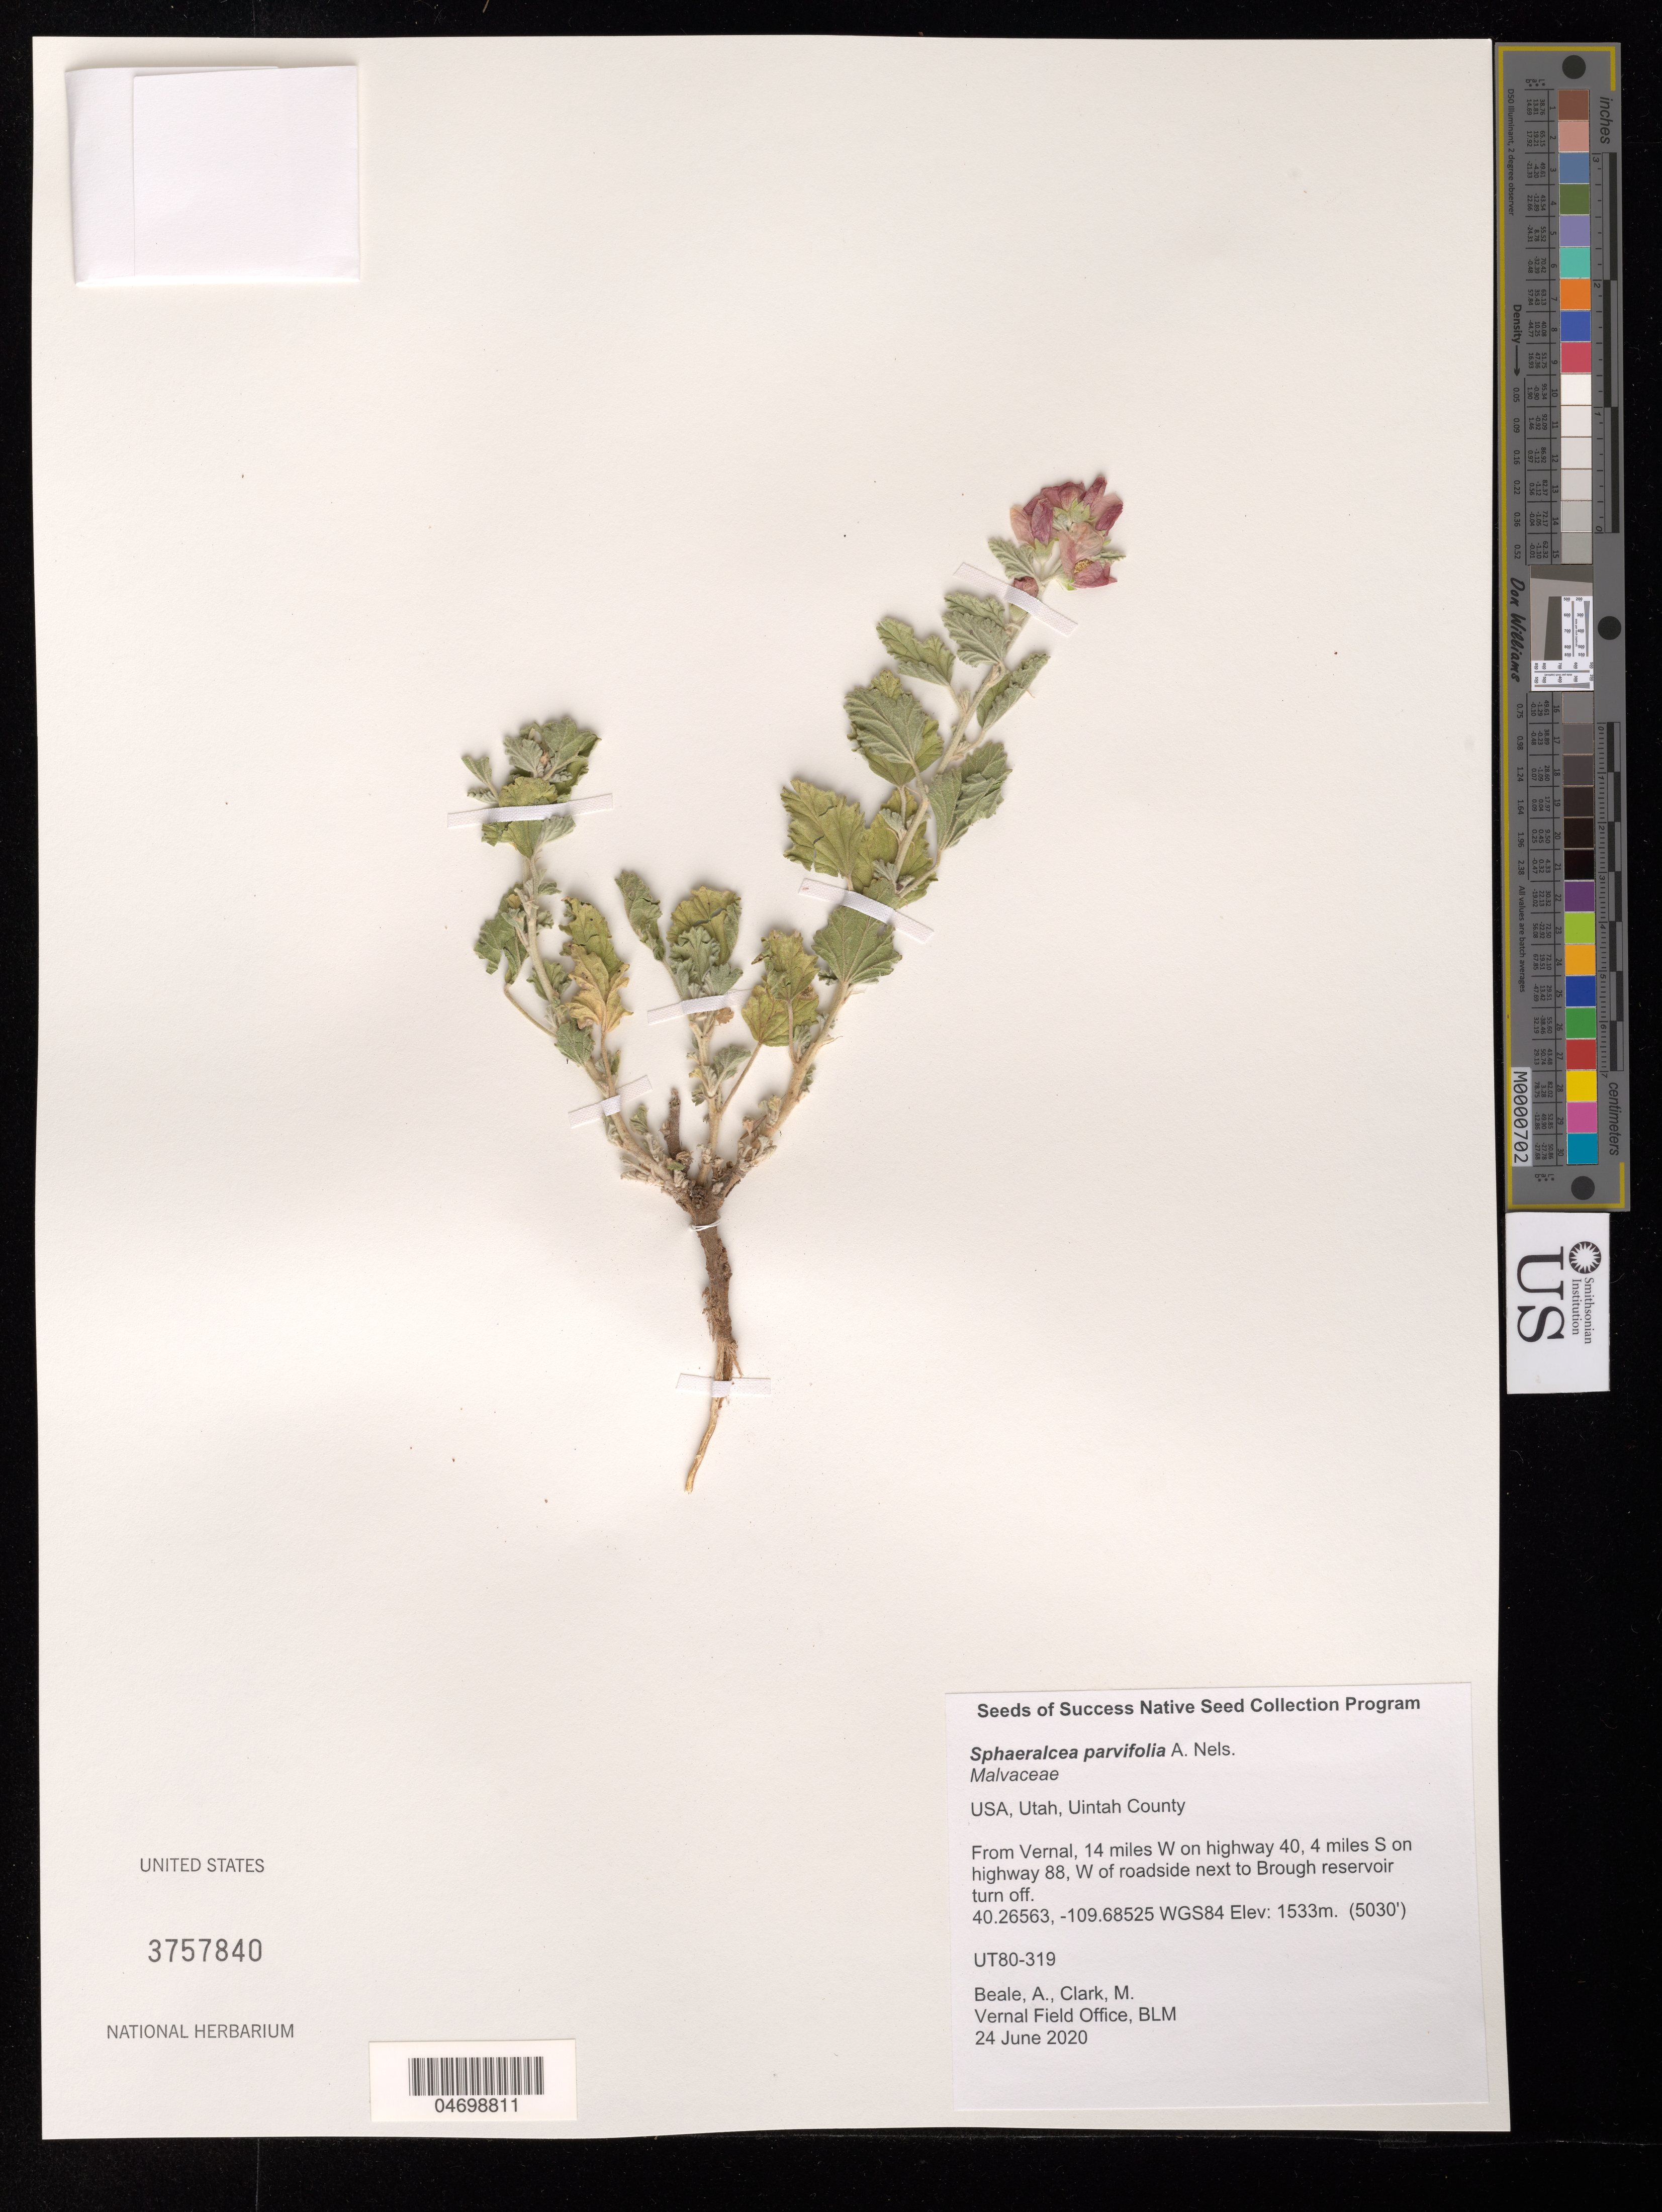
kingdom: Plantae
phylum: Tracheophyta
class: Magnoliopsida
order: Malvales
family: Malvaceae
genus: Sphaeralcea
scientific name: Sphaeralcea parvifolia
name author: A. Nelson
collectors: A. Beale & M. Clark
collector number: UT080-319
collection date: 2020-06-24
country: United States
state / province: Utah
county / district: Uintah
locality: W of roadside next to Brough reservoir turn off.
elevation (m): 1533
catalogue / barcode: US 3757840